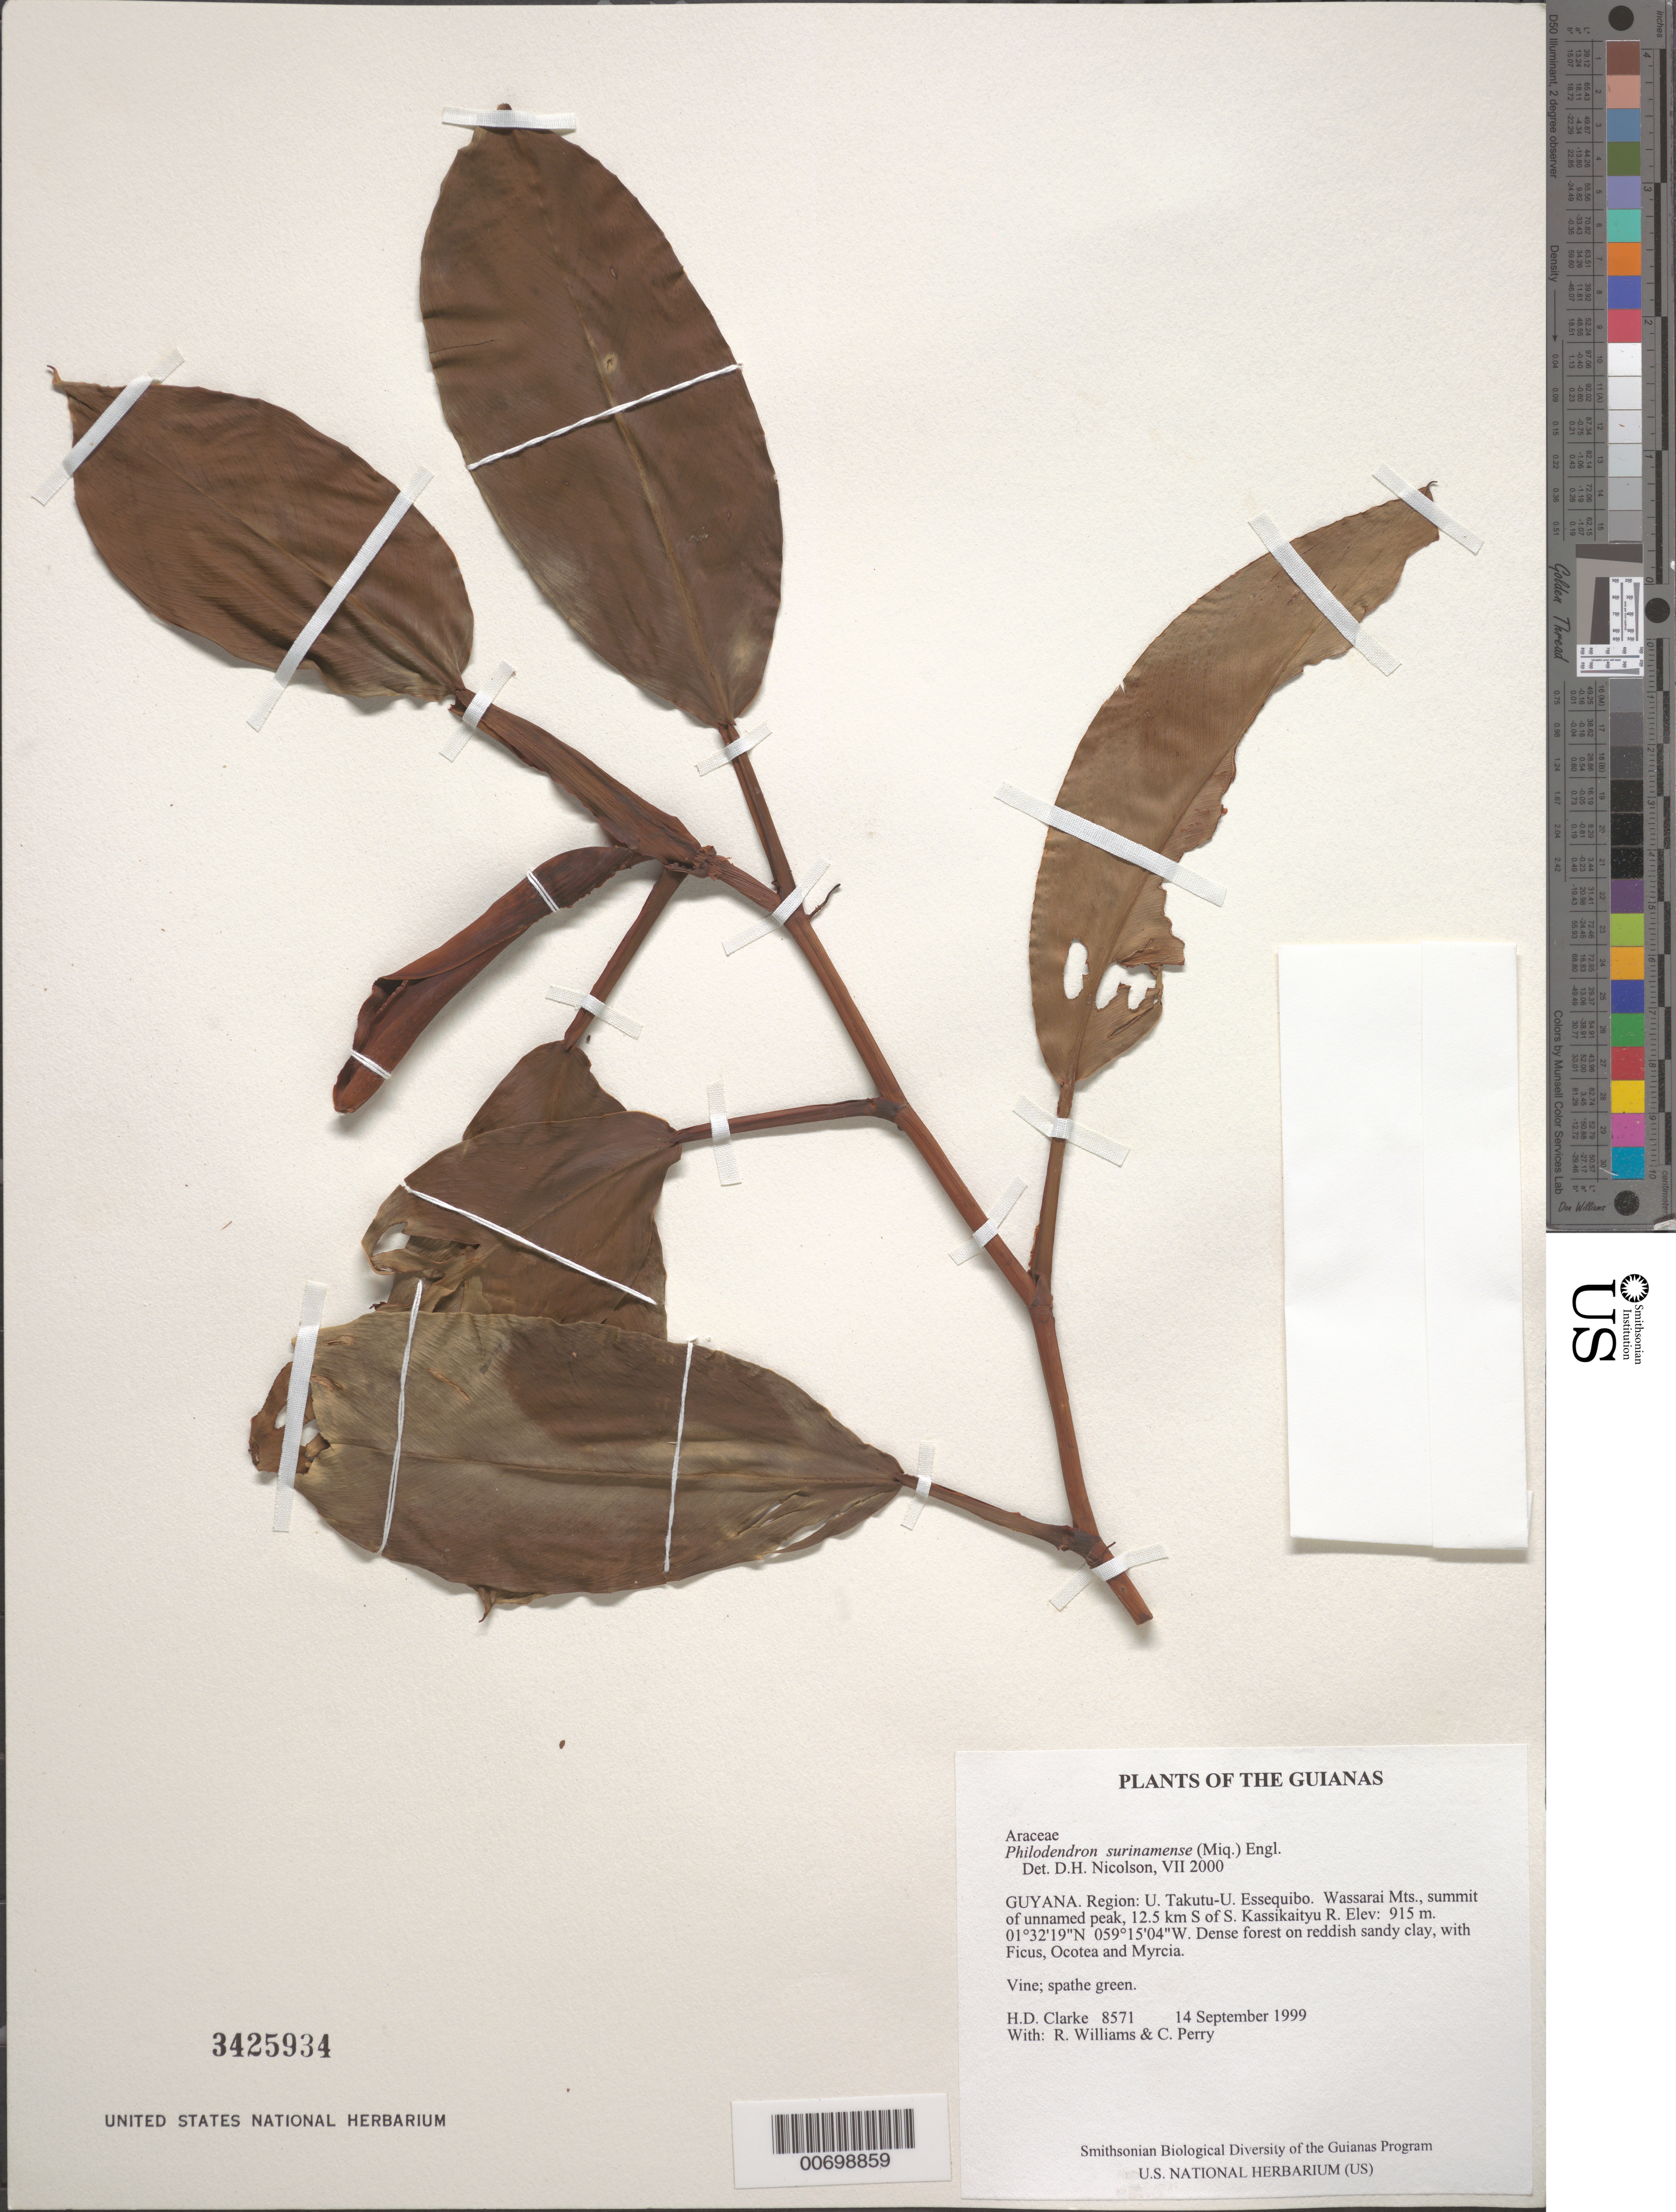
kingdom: Plantae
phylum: Tracheophyta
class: Liliopsida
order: Alismatales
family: Araceae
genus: Philodendron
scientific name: Philodendron surinamense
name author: (Miq.) Engl.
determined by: Nicolson, Dan H.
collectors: H. D. Clarke, R. Williams & C. Perry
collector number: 8571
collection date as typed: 14 September 1999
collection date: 1999-09-14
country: Guyana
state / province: U. Takutu-U. Essequibo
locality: Wassarai Mts., summit of unnamed peak, 12.5 km S of S. Kassikaityu R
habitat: Dense forest on reddish sandy clay, with Ficus, Ocotea and Myrcia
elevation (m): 915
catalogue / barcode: US 3425934